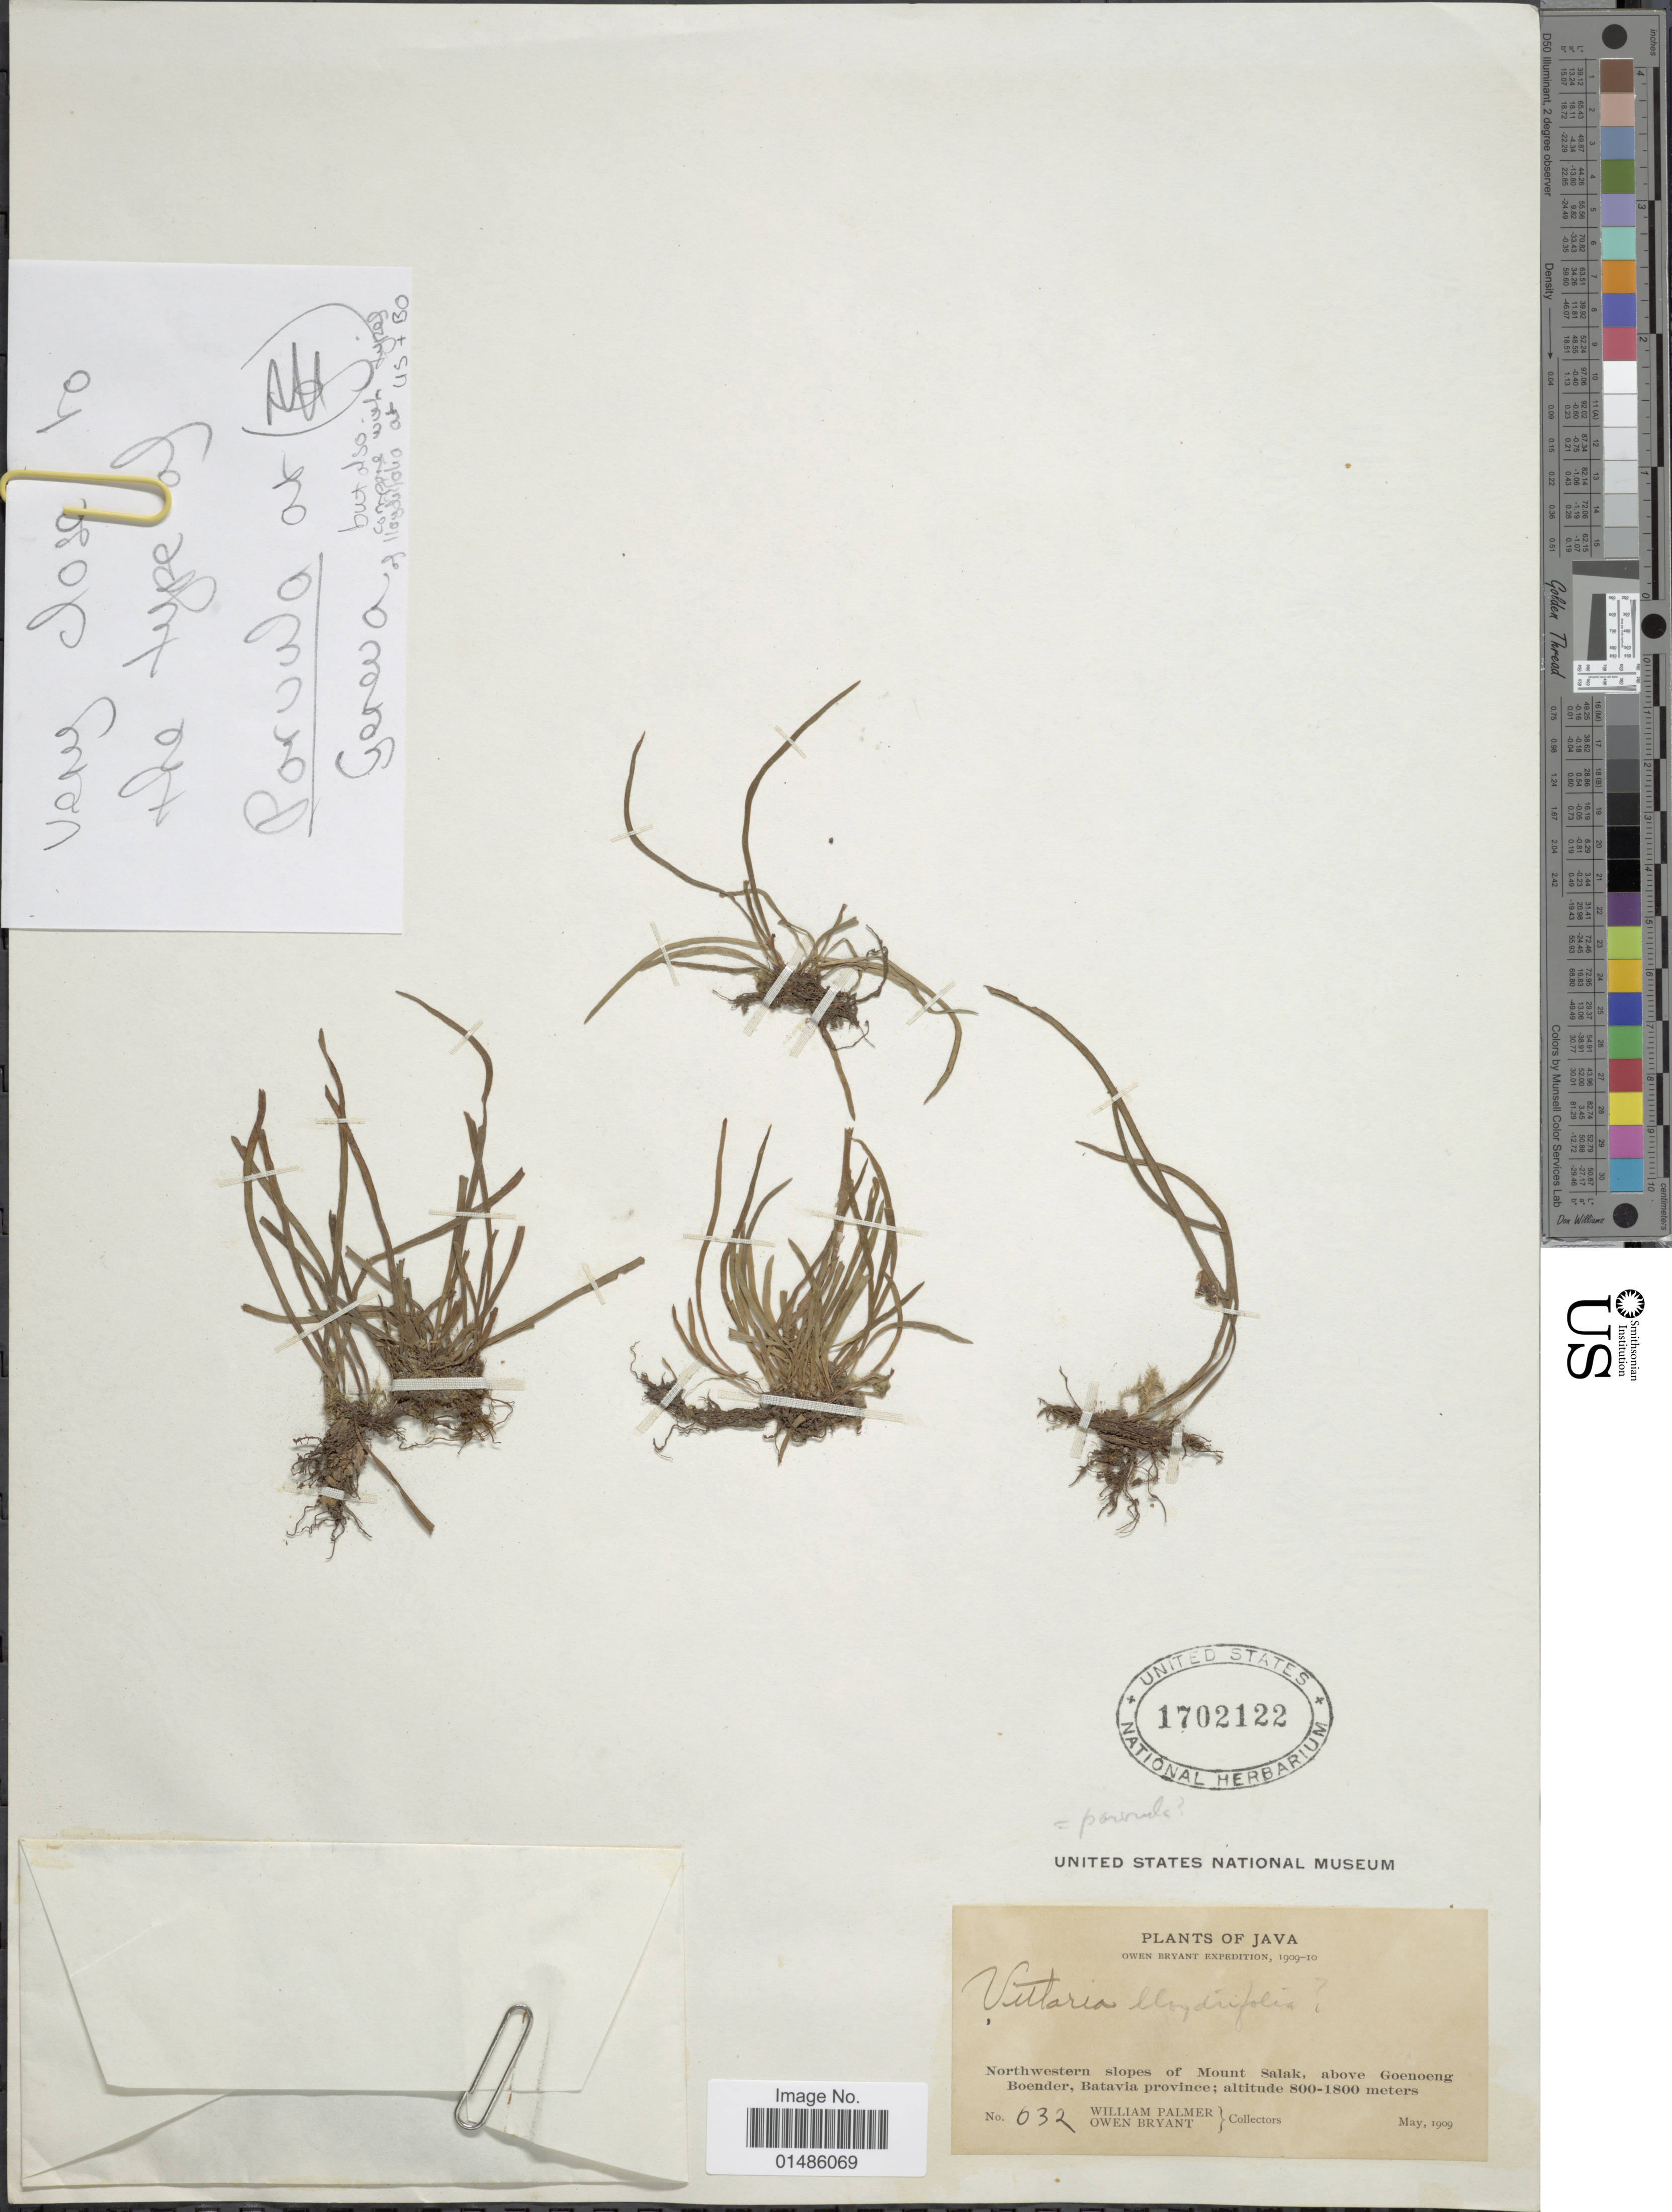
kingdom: Plantae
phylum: Tracheophyta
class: Polypodiopsida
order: Polypodiales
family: Pteridaceae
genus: Haplopteris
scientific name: Haplopteris parvula comb. in ed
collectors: W. Palmer & O. Bryant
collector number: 632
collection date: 1909-05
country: Indonesia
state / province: Java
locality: Northwestern slopes of Mount Salak, above Goenoeng Boender, Batavia province.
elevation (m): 800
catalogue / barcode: US 1702122